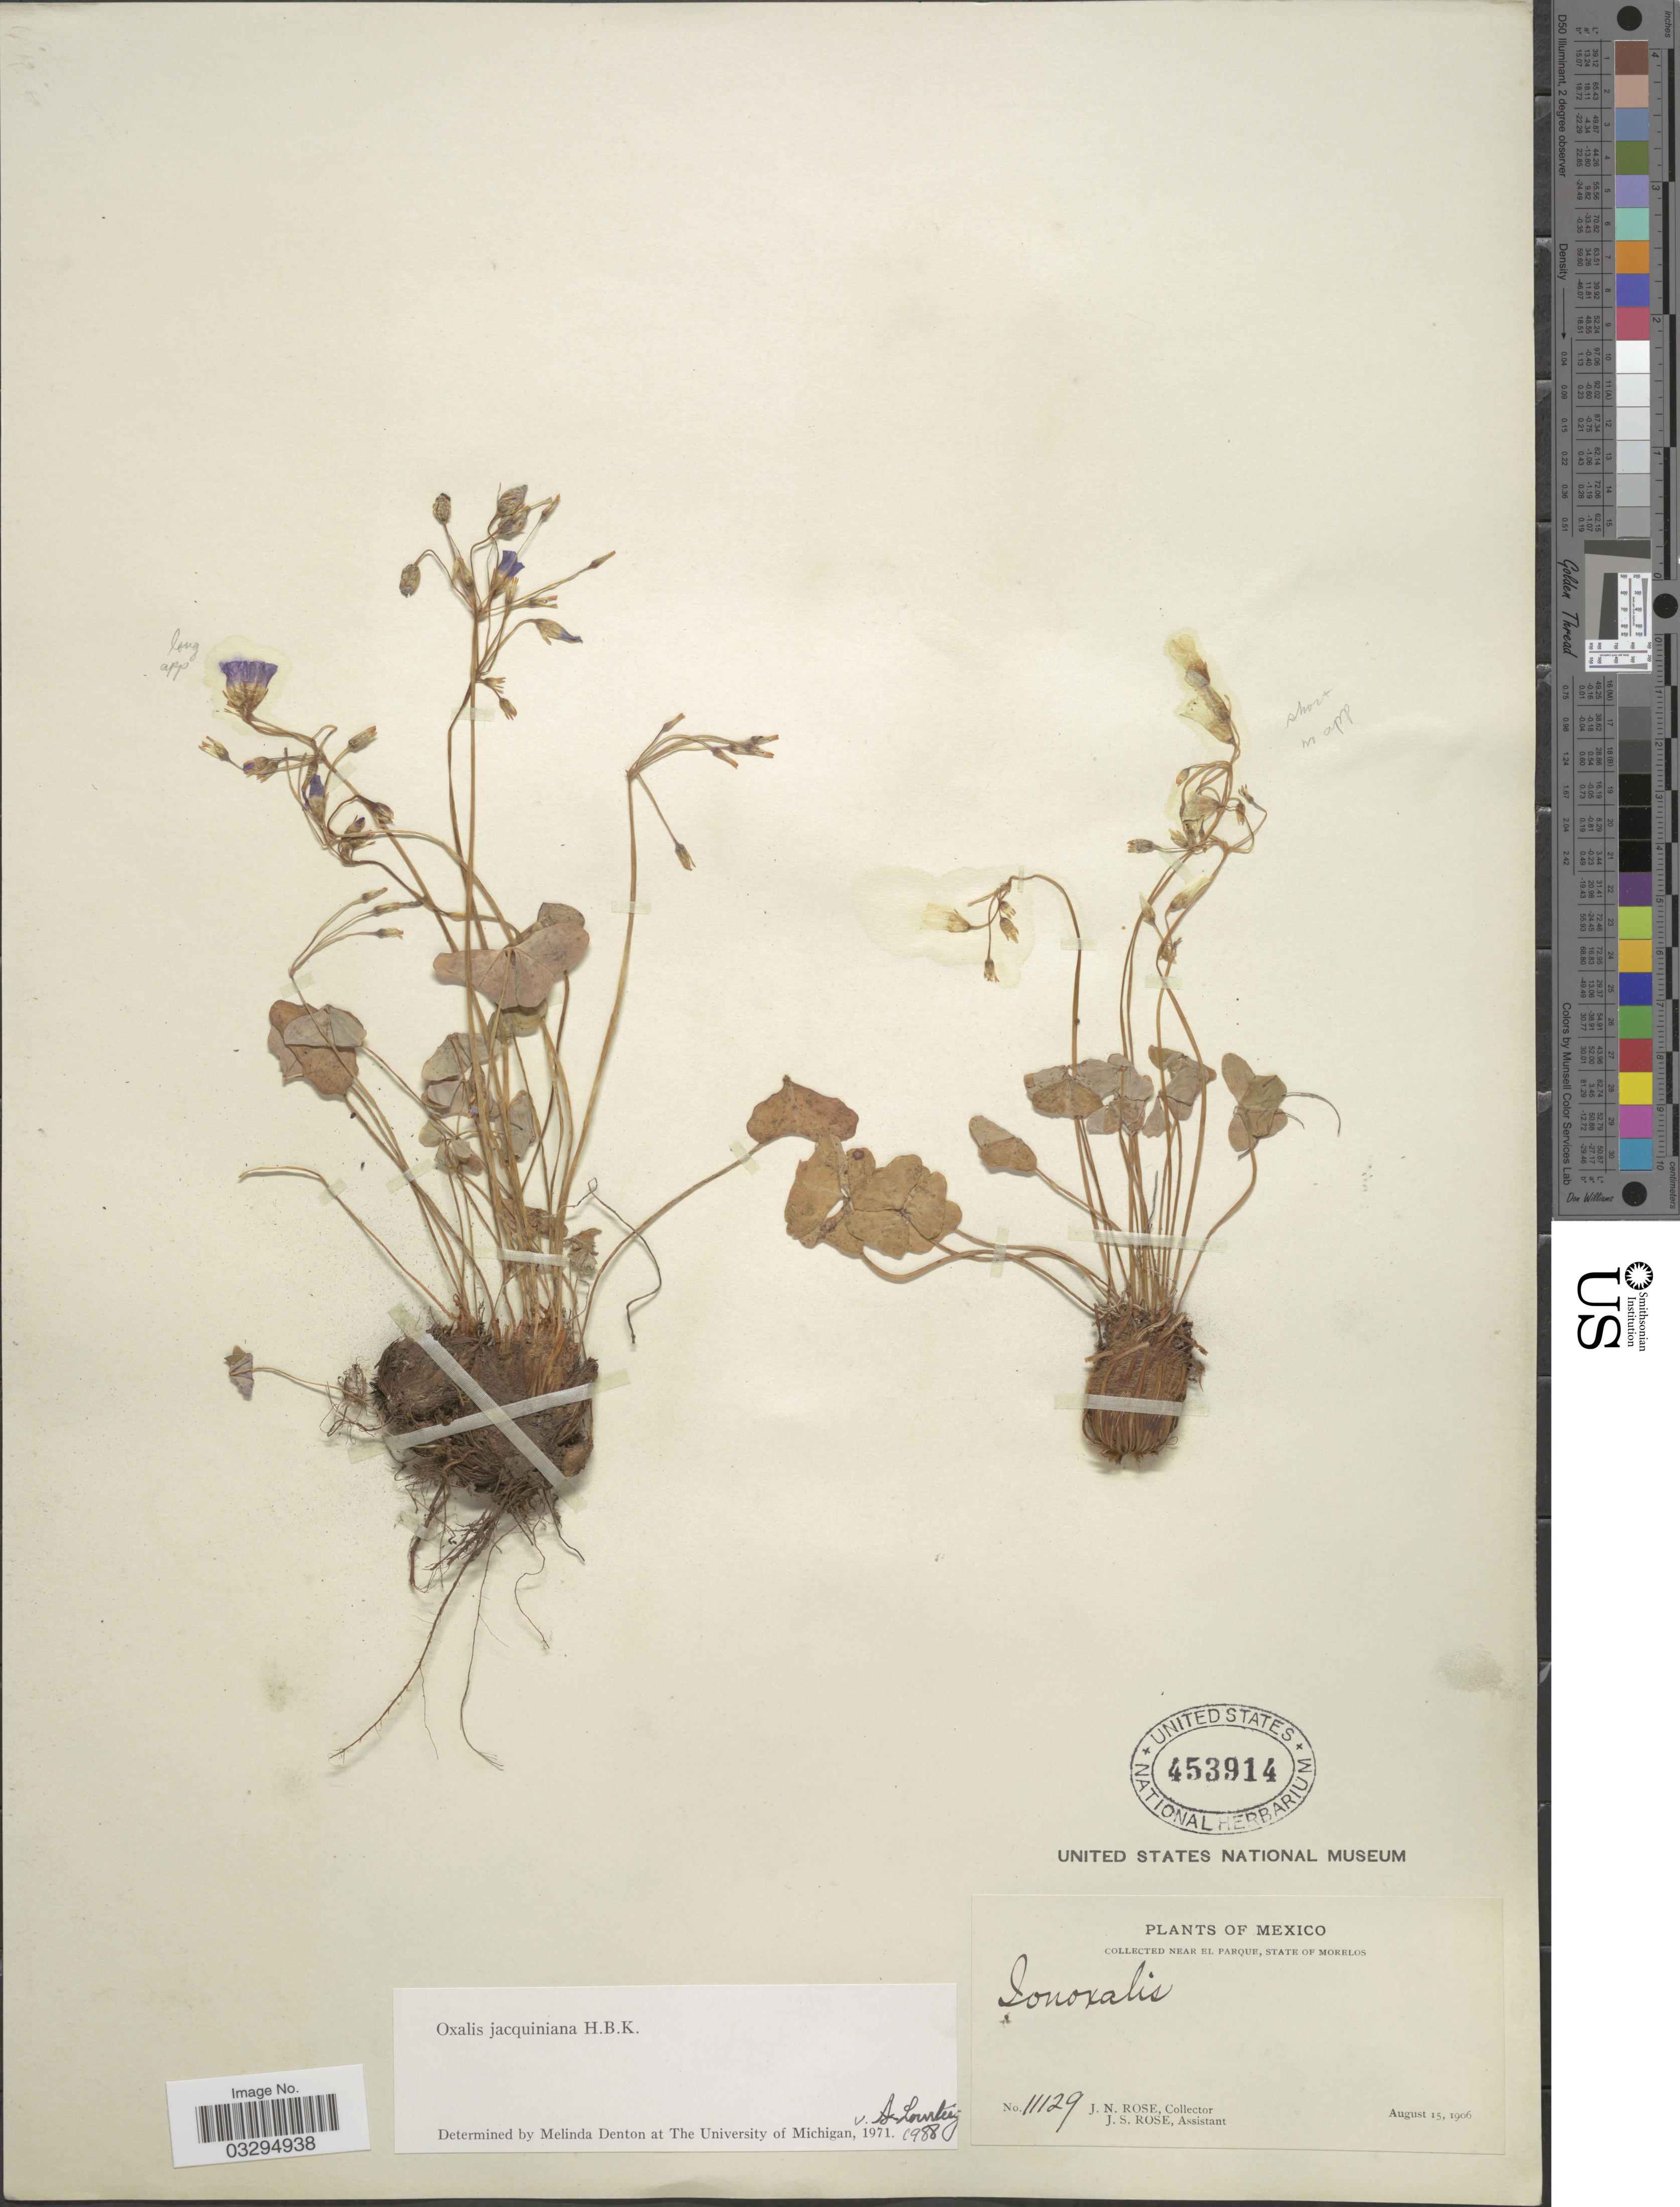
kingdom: Plantae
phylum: Tracheophyta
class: Magnoliopsida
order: Oxalidales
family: Oxalidaceae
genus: Oxalis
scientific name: Oxalis jacquiniana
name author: Kunth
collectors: J. N. Rose & J. S. Rose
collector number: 11129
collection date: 1906-08-15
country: Mexico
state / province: Morelos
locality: Near El Parque.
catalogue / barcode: US 453914